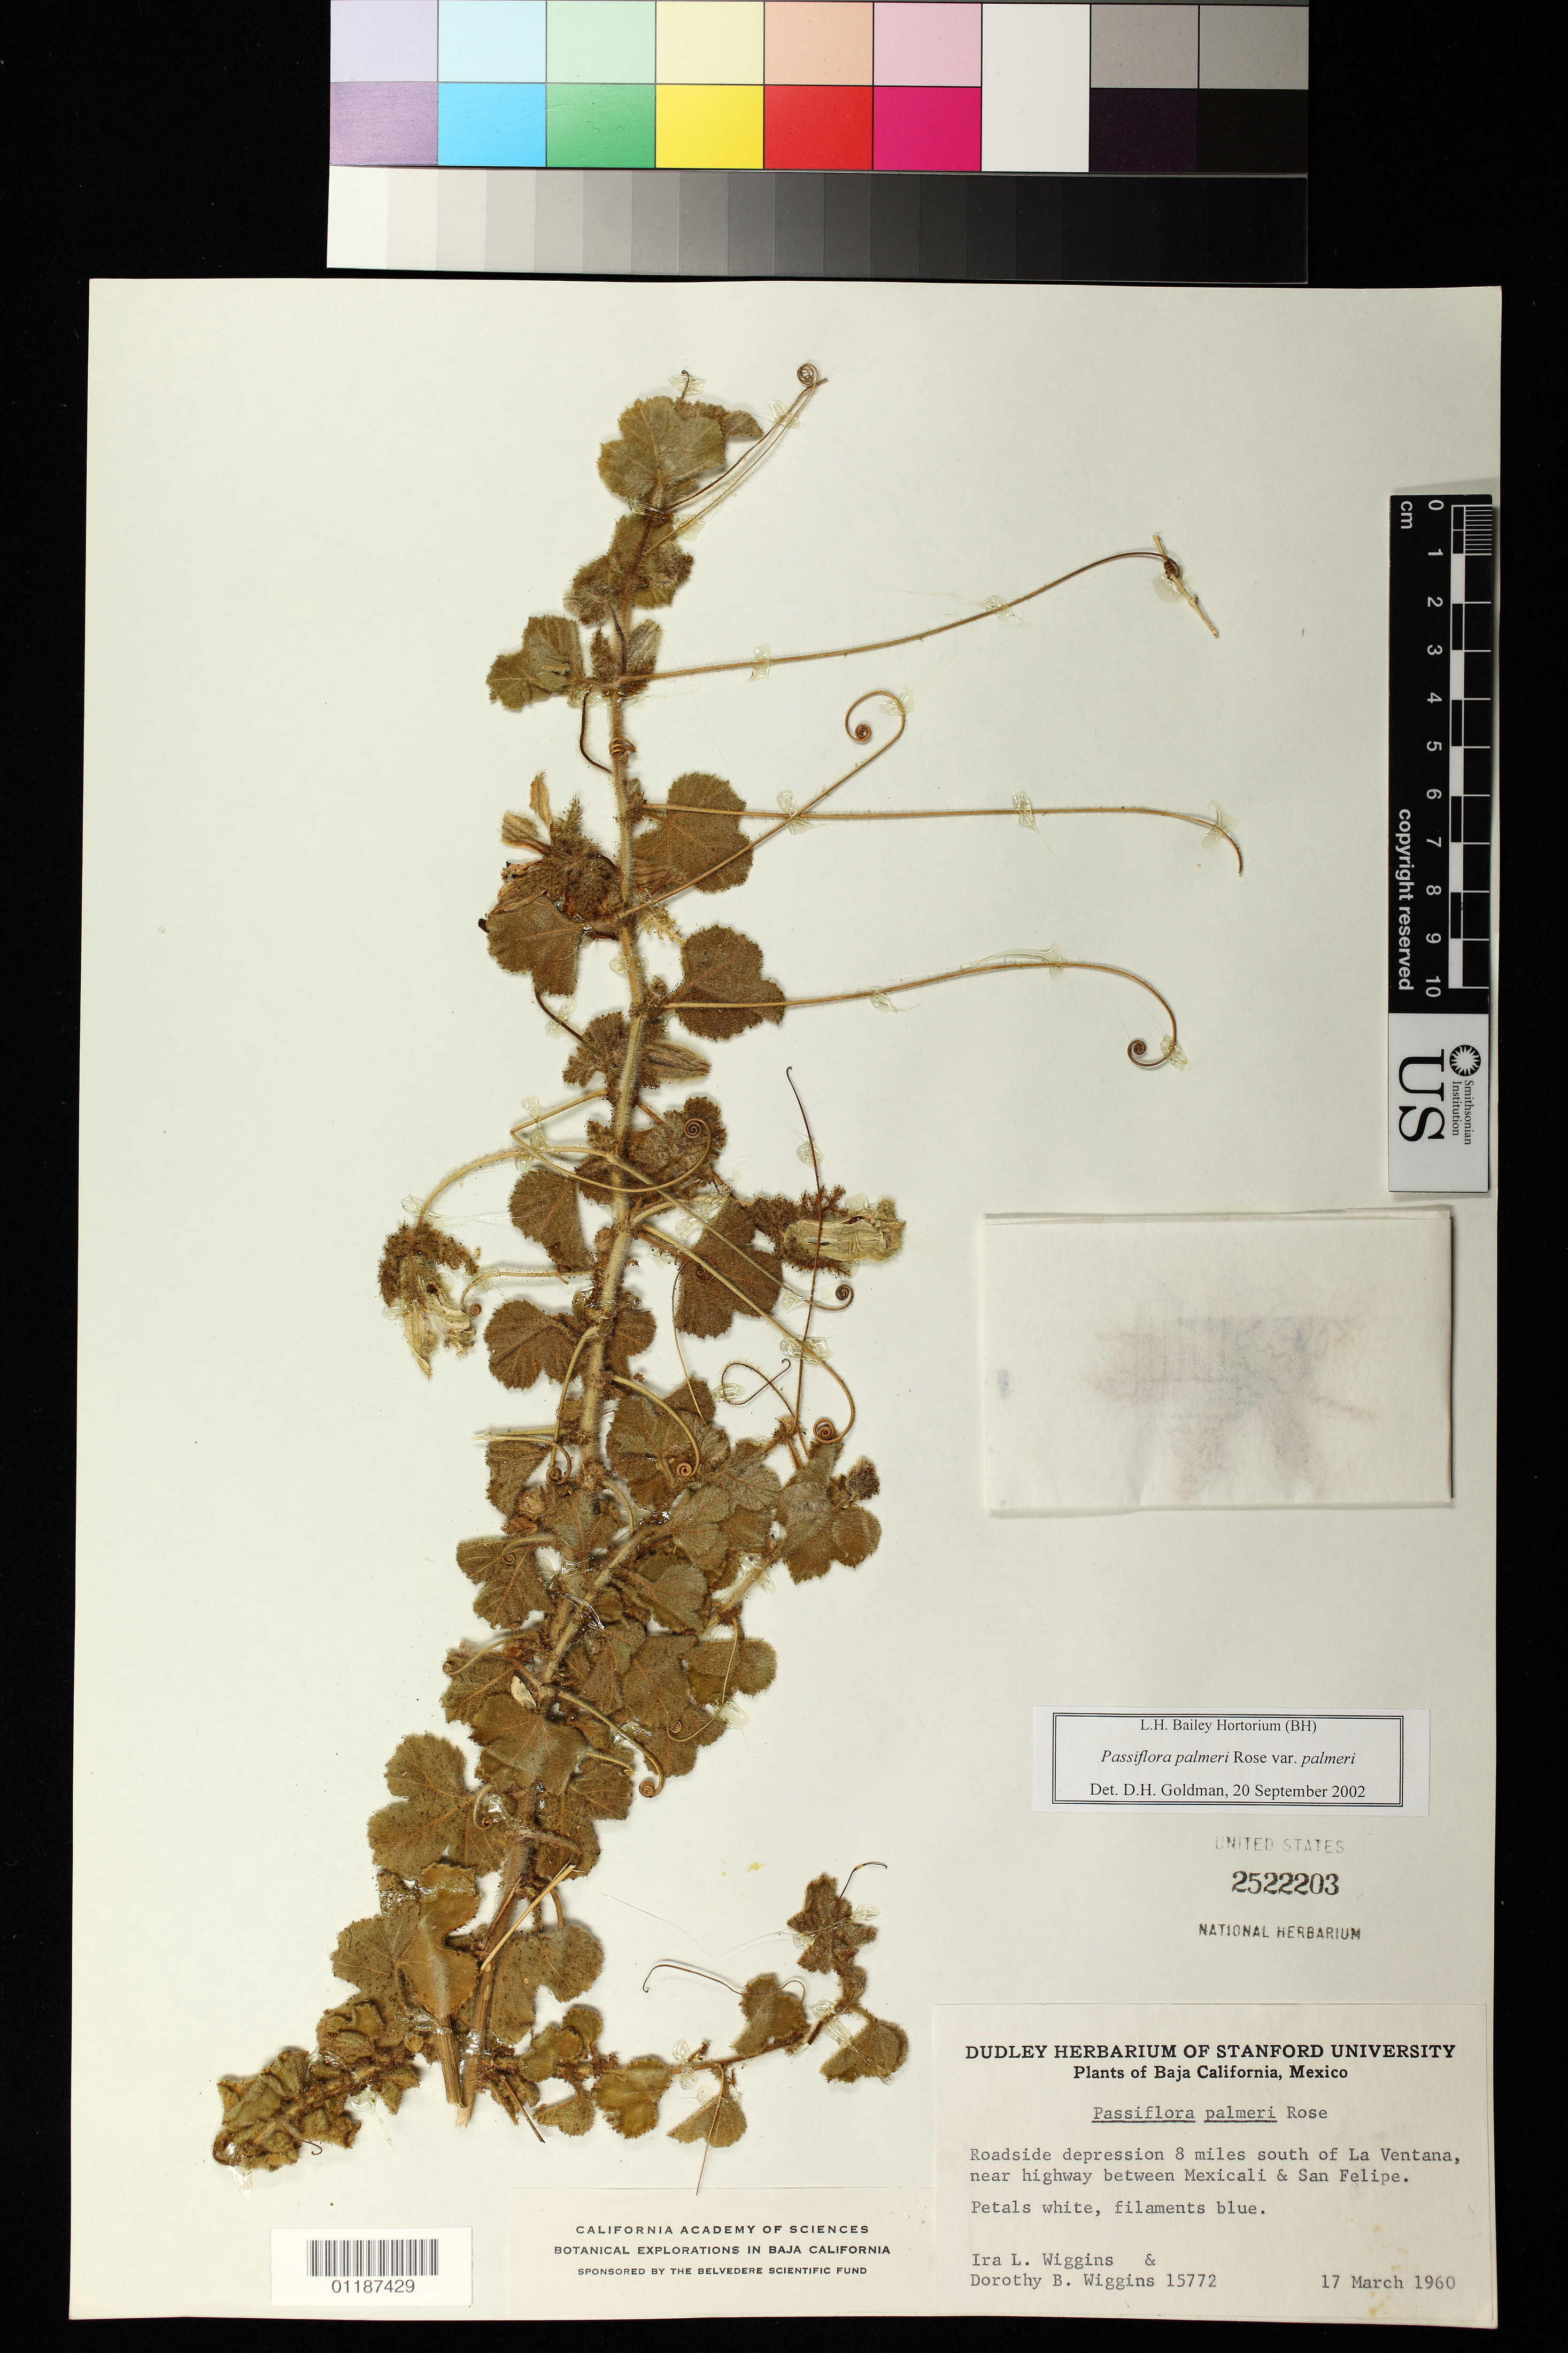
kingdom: Plantae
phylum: Tracheophyta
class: Magnoliopsida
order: Malpighiales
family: Passifloraceae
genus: Passiflora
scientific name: Passiflora palmeri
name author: Rose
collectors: I. L. Wiggins & D. B. Wiggins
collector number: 15772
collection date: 1960-03-17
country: Mexico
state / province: Baja California Sur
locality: Roadside depression 8 miles south of La Ventana, near highway between Mexicali & San Felipe.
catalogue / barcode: US 2522203